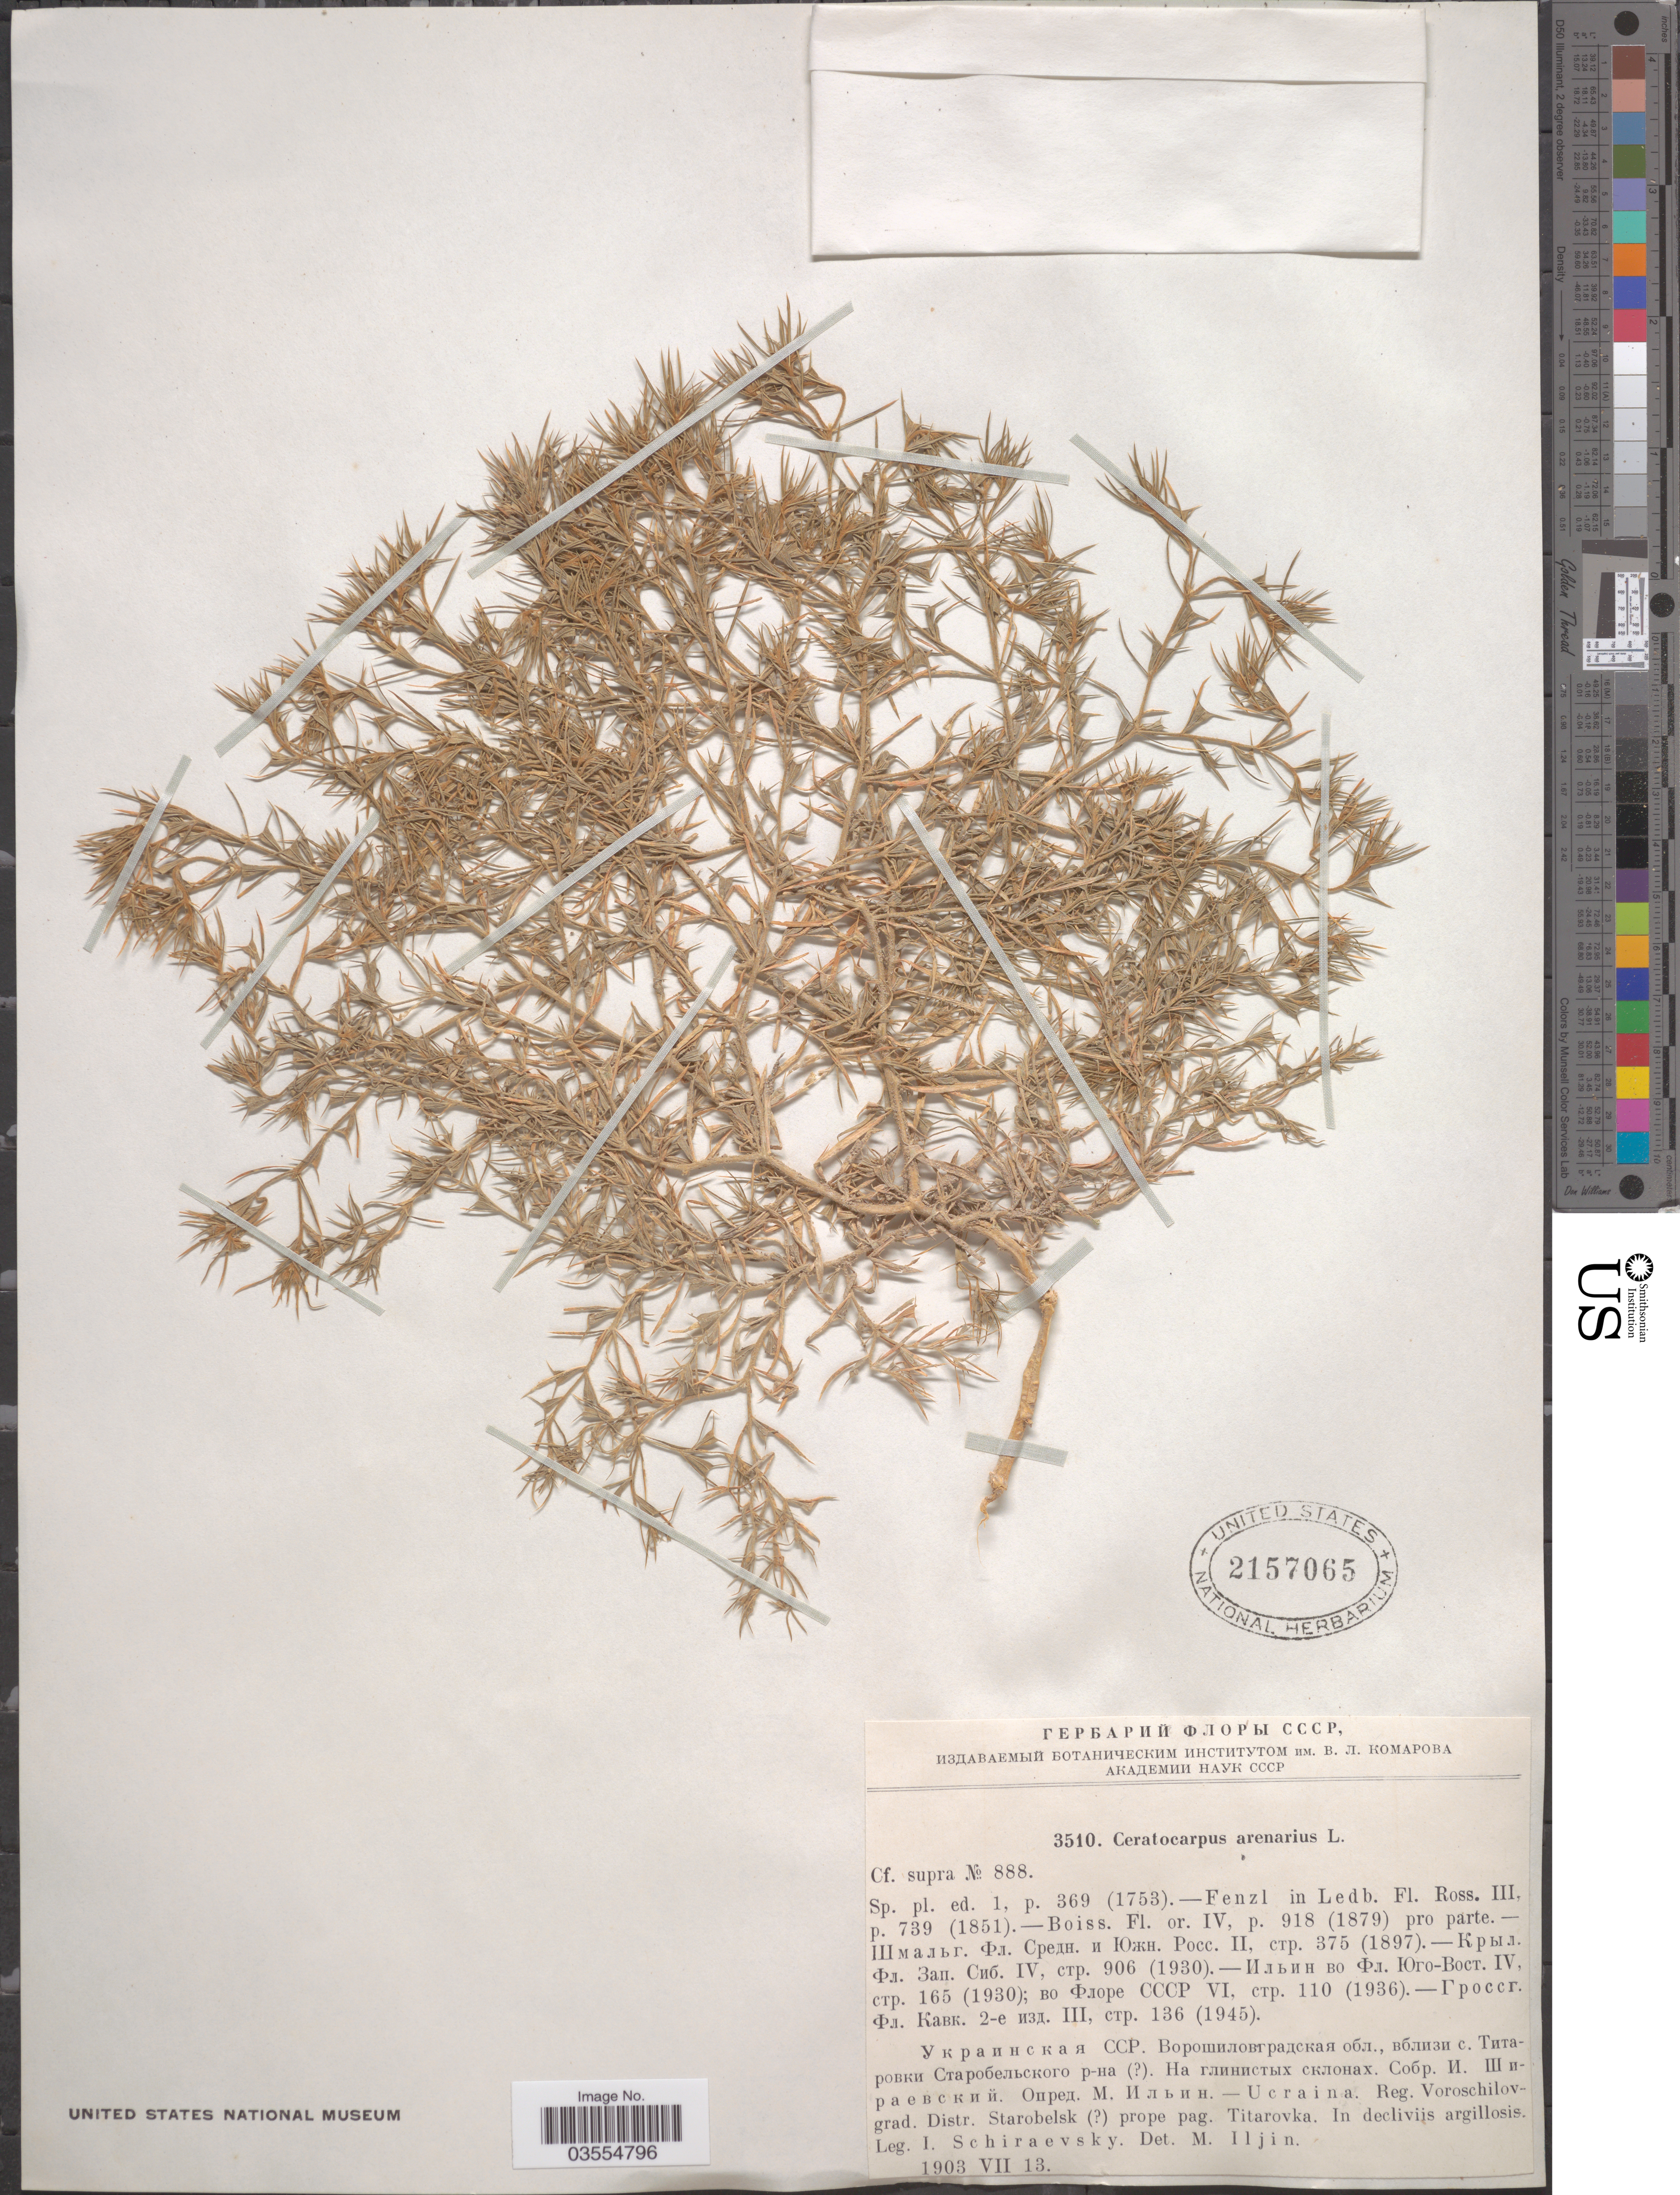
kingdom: Plantae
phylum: Tracheophyta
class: Magnoliopsida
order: Caryophyllales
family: Amaranthaceae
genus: Ceratocarpus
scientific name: Ceratocarpus arenarius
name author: L.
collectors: I. Schiraevsky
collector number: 3510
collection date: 1903-07-13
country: Ukraine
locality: Ucraina. Reg. Voroschilovgrad. Distr. Starobelsk prope pag. Titarovka.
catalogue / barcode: US 2157065